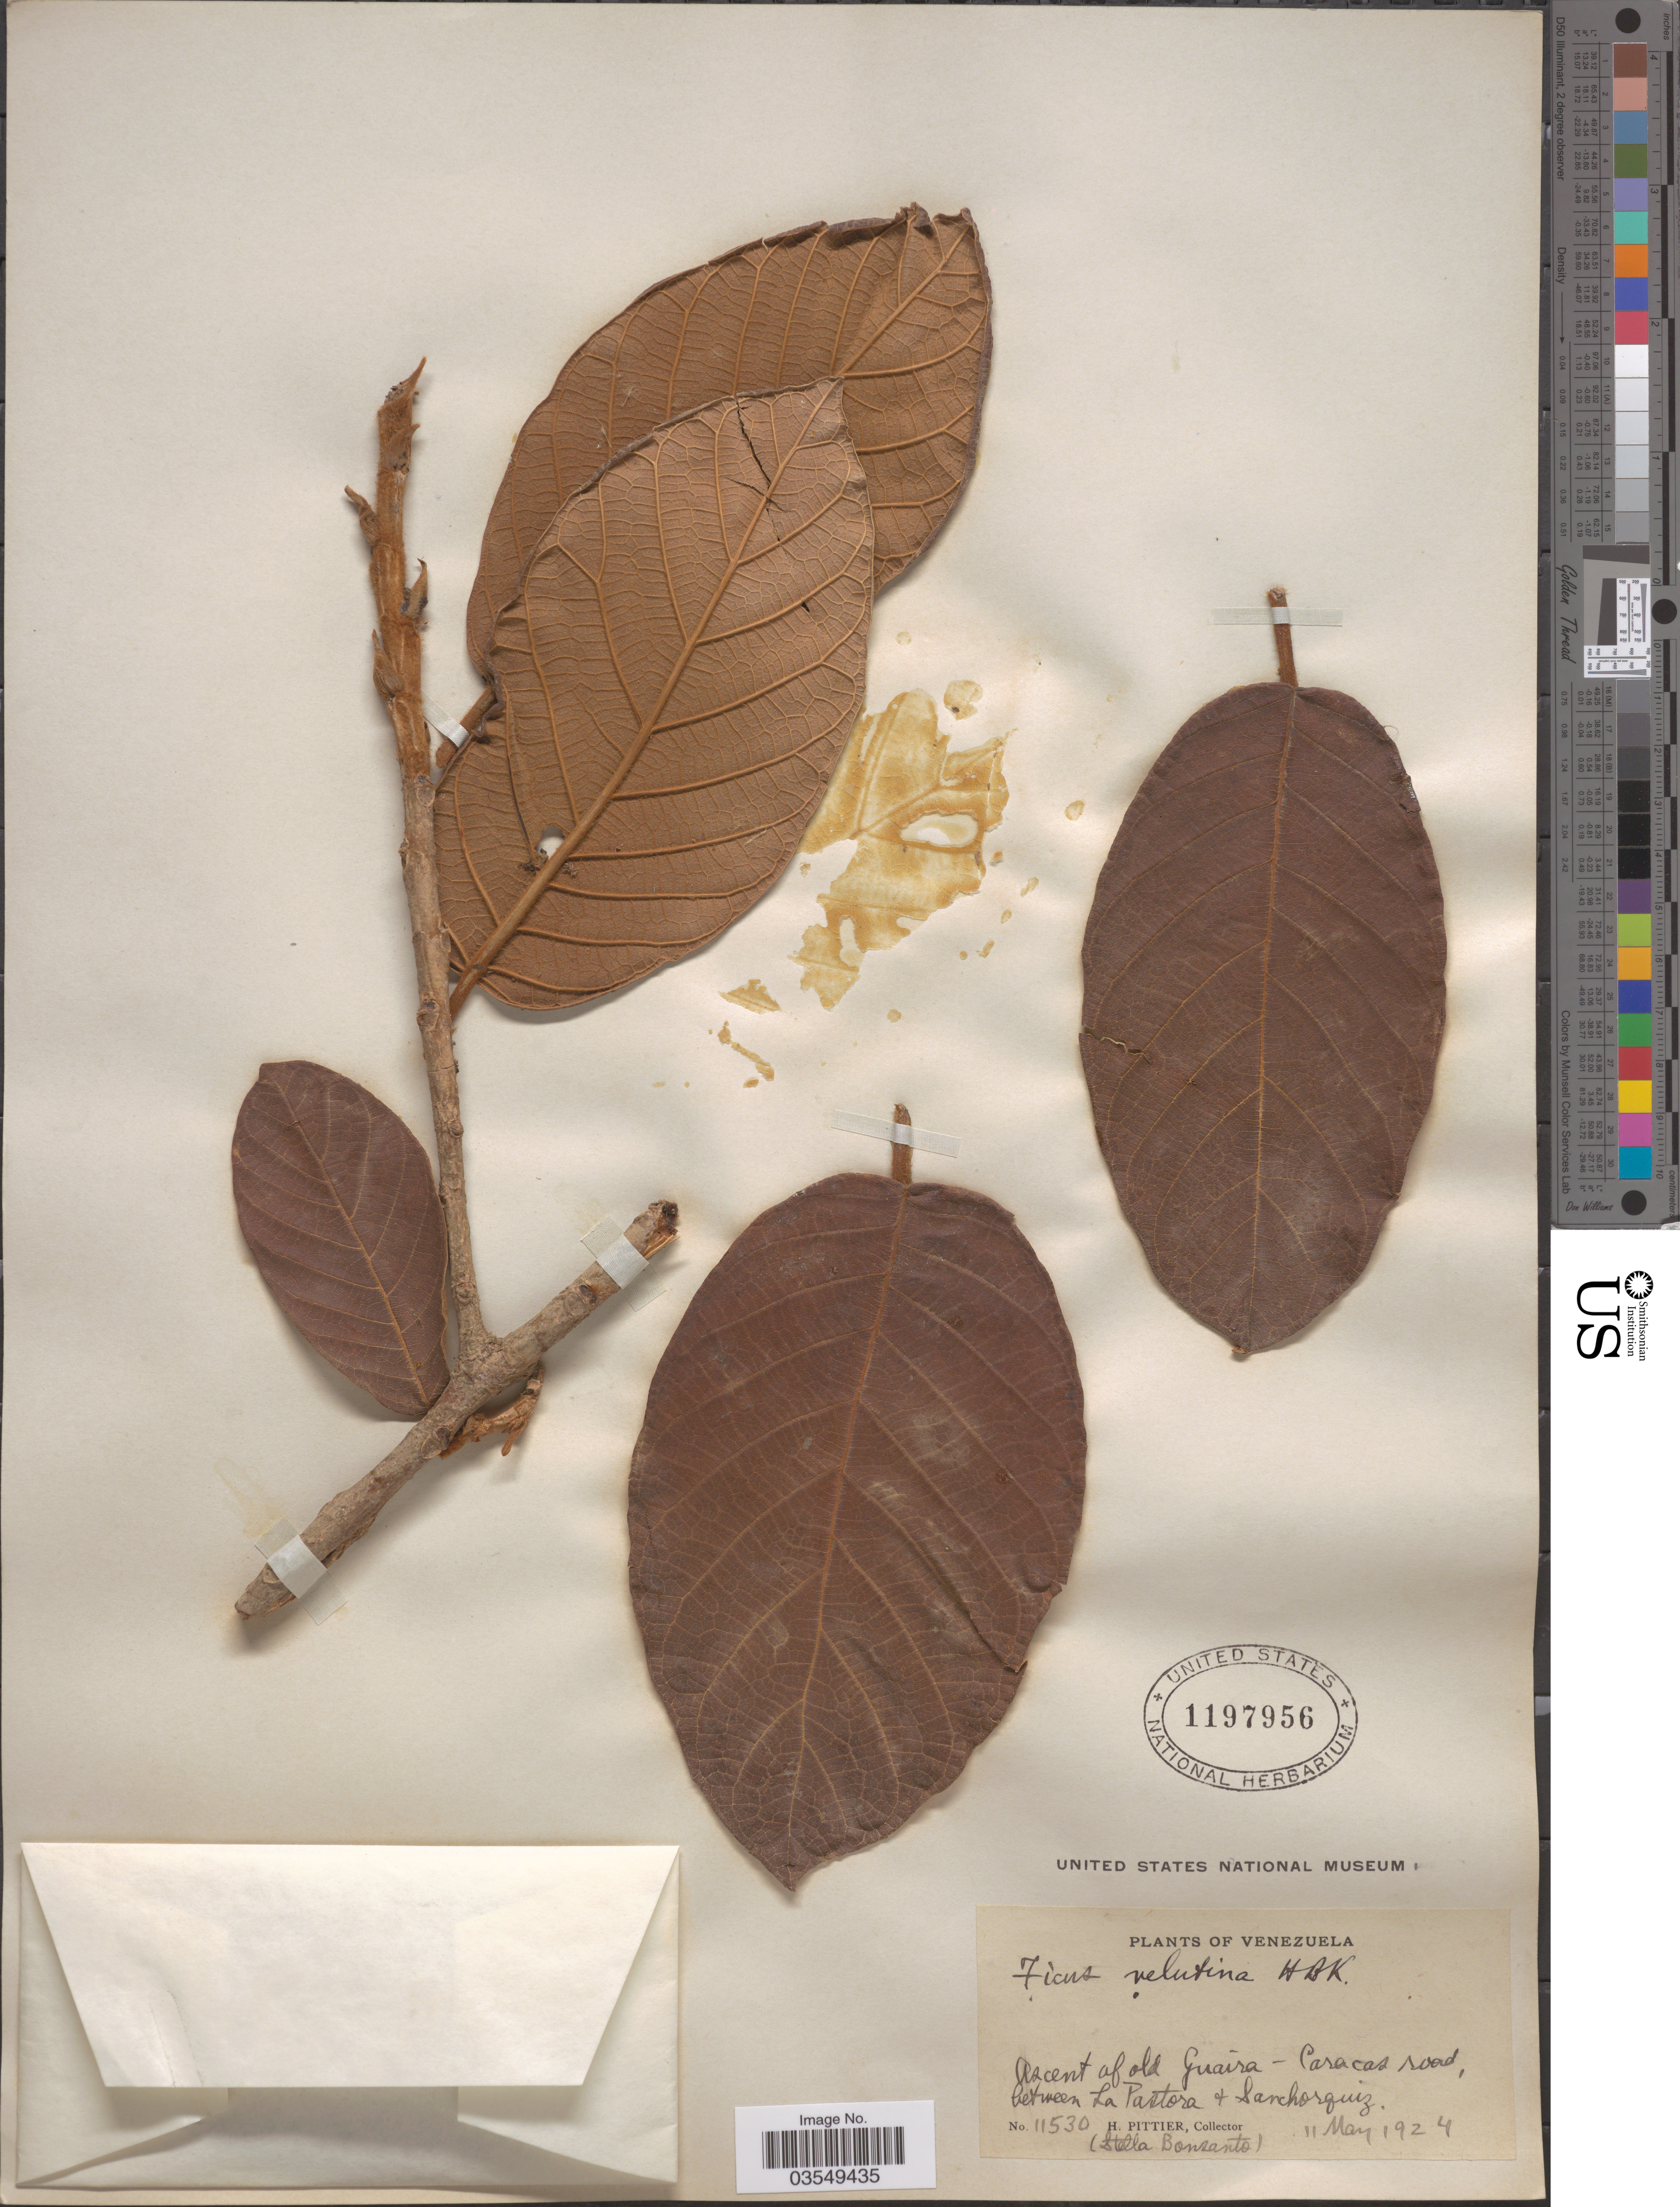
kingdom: Plantae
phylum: Tracheophyta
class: Magnoliopsida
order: Rosales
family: Moraceae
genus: Ficus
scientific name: Ficus velutina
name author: Humb. & Bonpl. ex Willd.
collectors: H. F. Pittier & S. Bonsanto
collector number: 11530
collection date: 1924-05-11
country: Venezuela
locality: Ascent of old Guaira - Caracas road, between La Pastora & Sanchorquiz.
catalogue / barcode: US 1197956